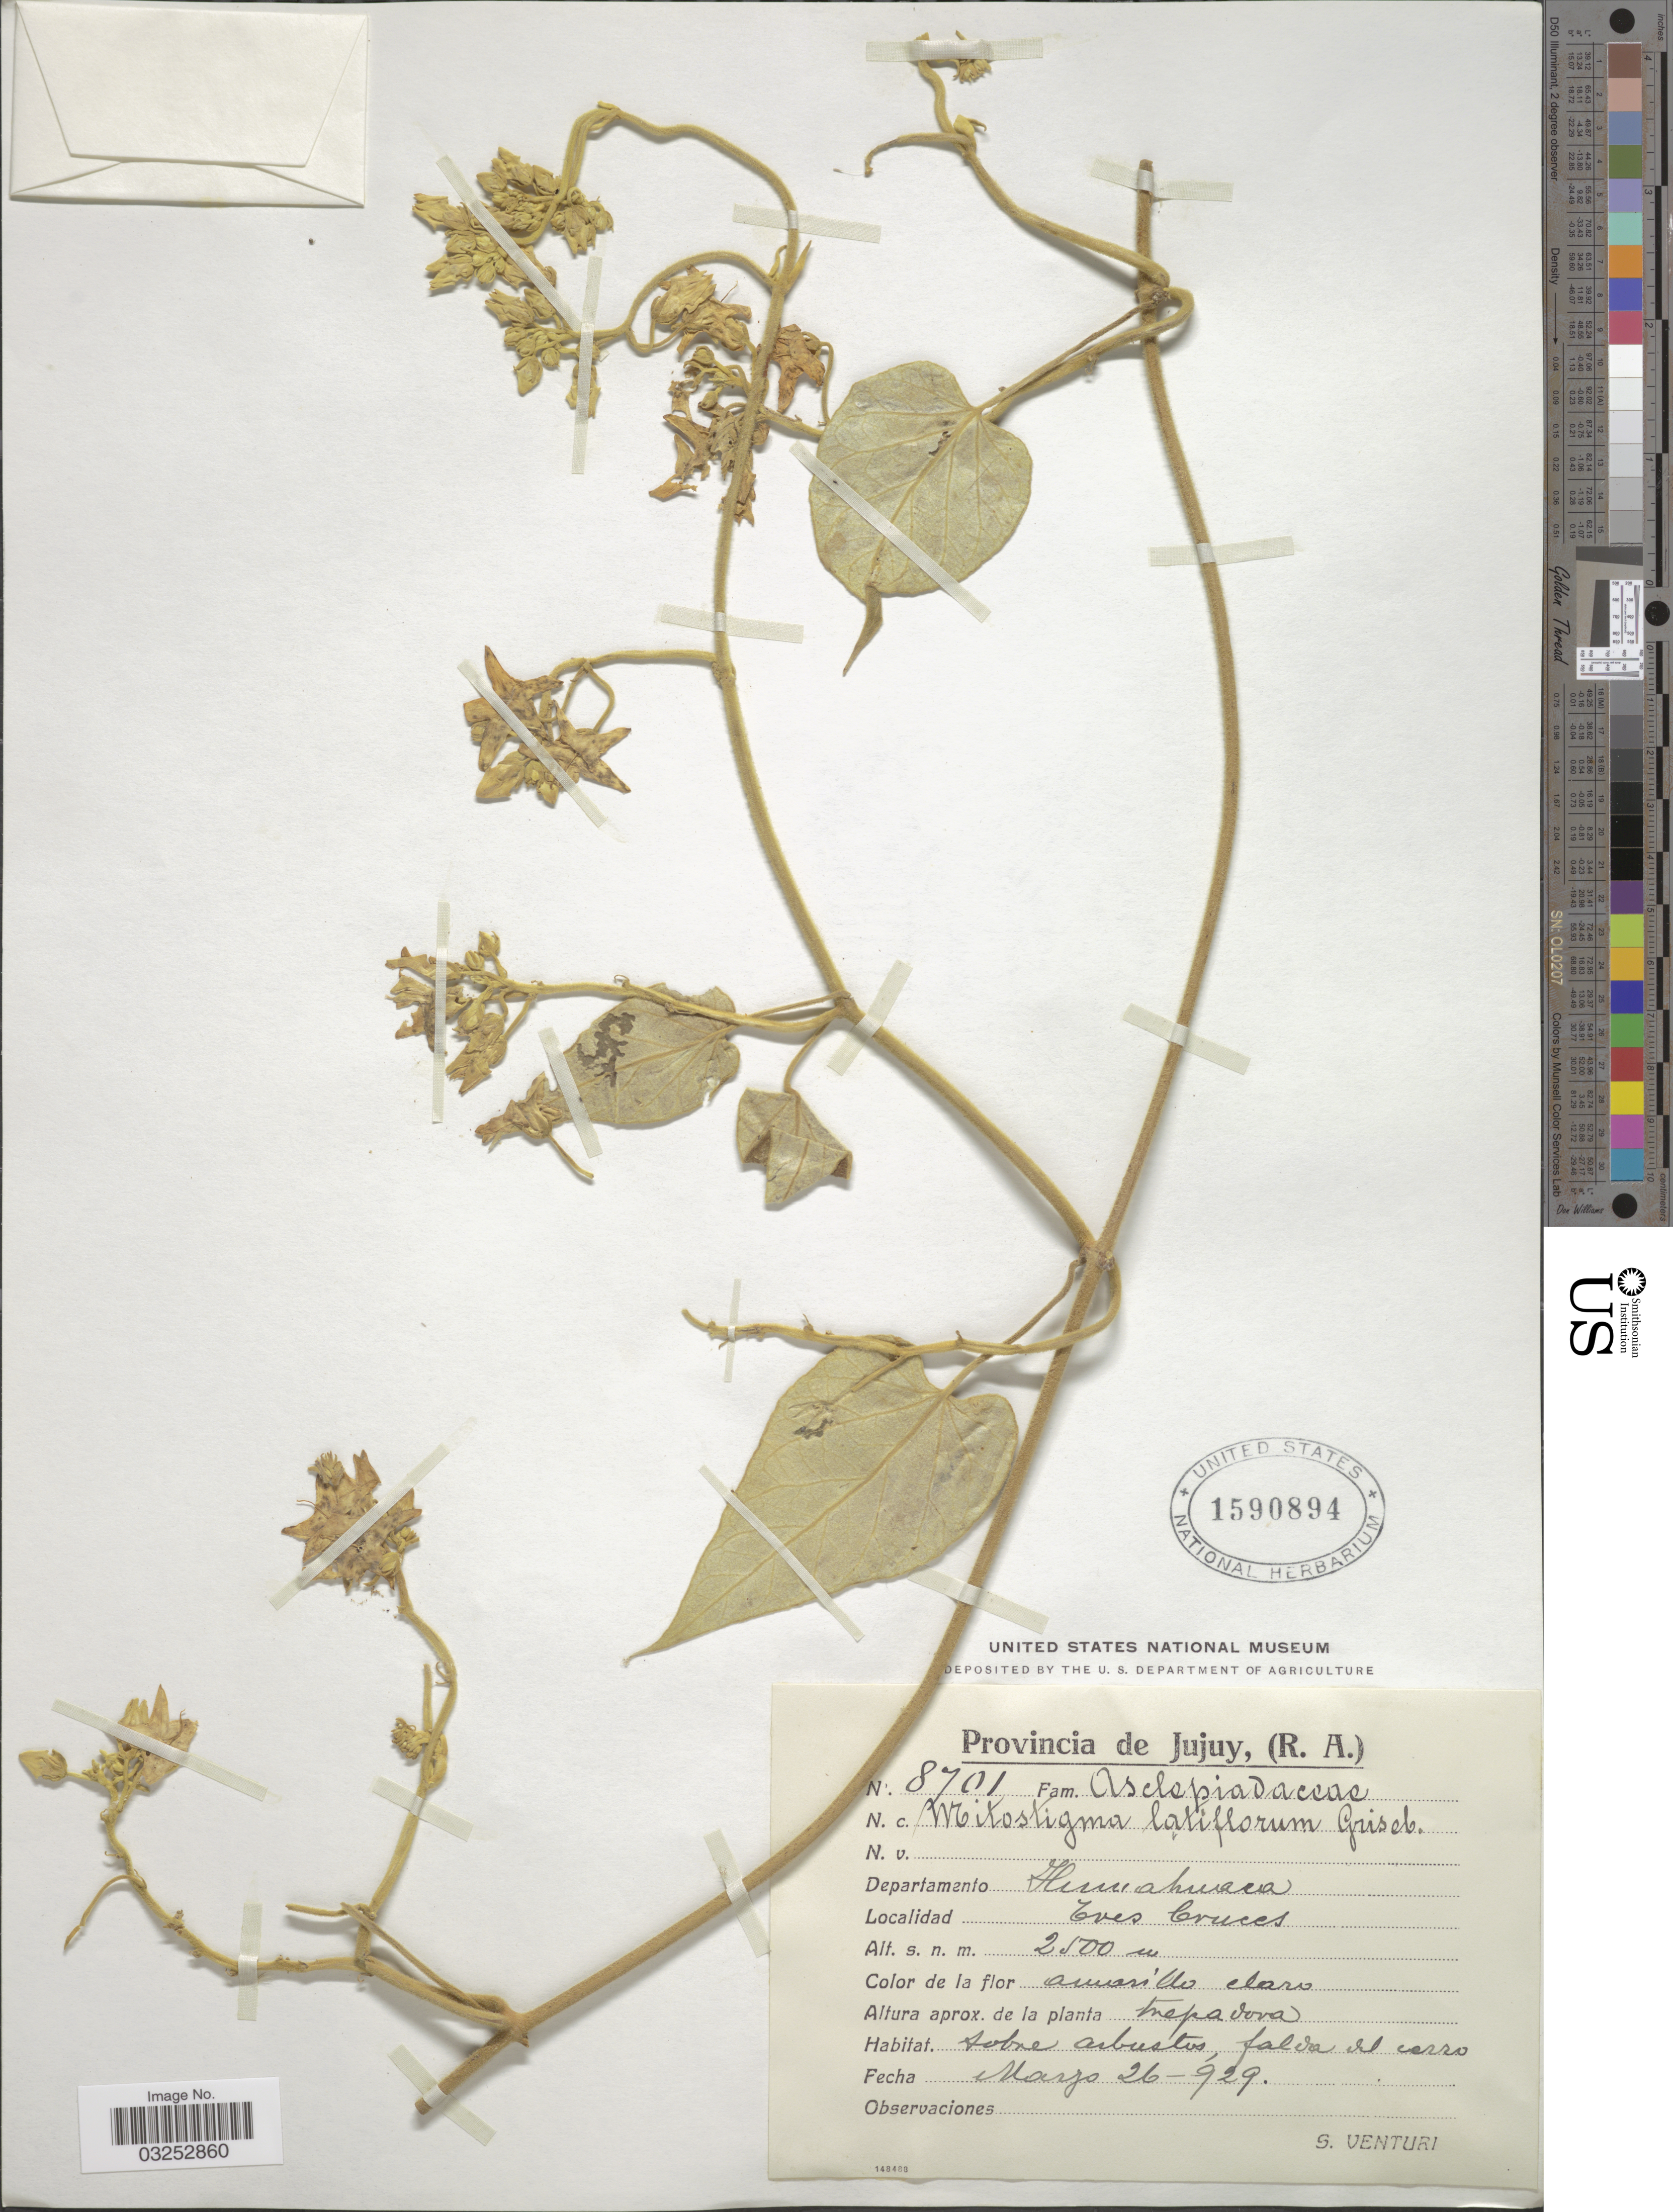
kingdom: Plantae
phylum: Tracheophyta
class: Magnoliopsida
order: Gentianales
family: Apocynaceae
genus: Mitostigma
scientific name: Mitostigma latiflorum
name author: Griseb.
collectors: S. Venturi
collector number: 8701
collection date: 1929-03-26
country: Argentina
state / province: Jujuy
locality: Provincia de Jujuy, (R.A.) Departamento Humahuaca, Tres Cruces.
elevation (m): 2500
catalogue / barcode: US 1590894